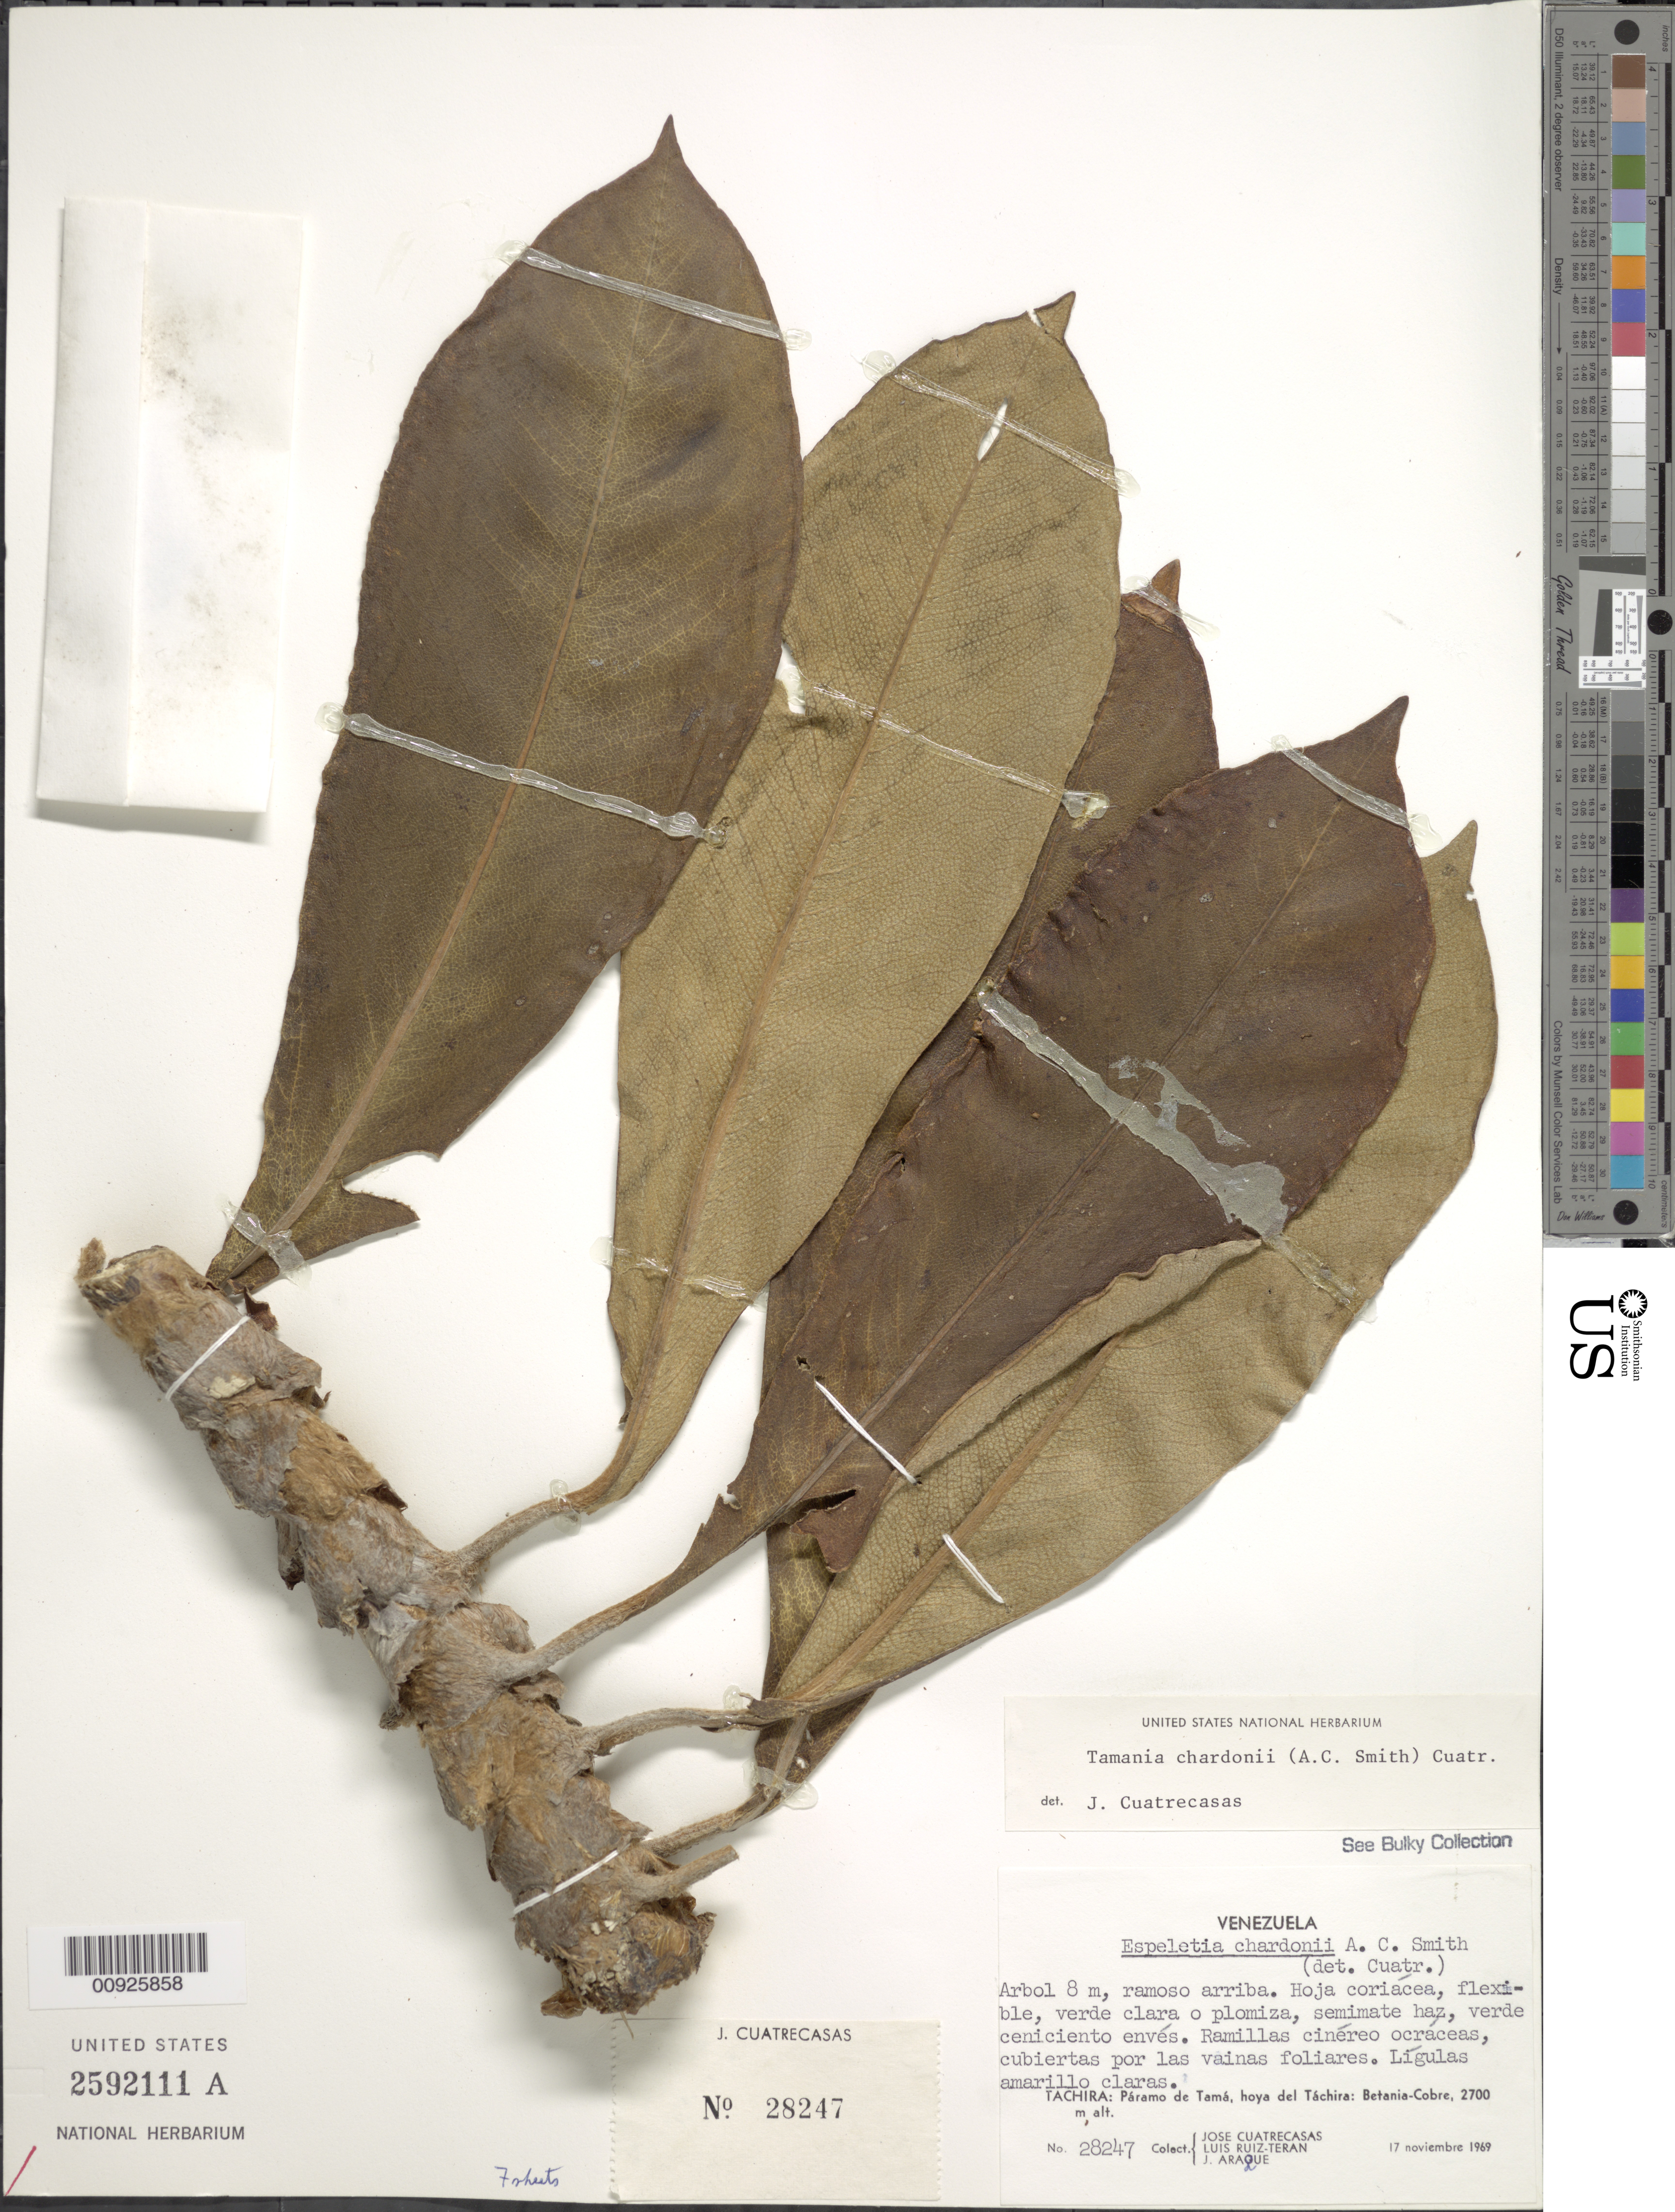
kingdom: Plantae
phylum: Tracheophyta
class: Magnoliopsida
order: Asterales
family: Asteraceae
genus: Tamania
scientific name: Tamania chardonii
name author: (A.C. Sm.) Cuatrec.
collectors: J. Cuatrecasas, L. E. Ruíz-Terán & J. Araque Molina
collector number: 28247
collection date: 1969-11-17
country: Venezuela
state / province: Táchira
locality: Páramo de Tamá. Páramo de Tamá, hoya del Táchira: Betania-Cobre.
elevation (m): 2700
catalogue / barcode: US 2592111A